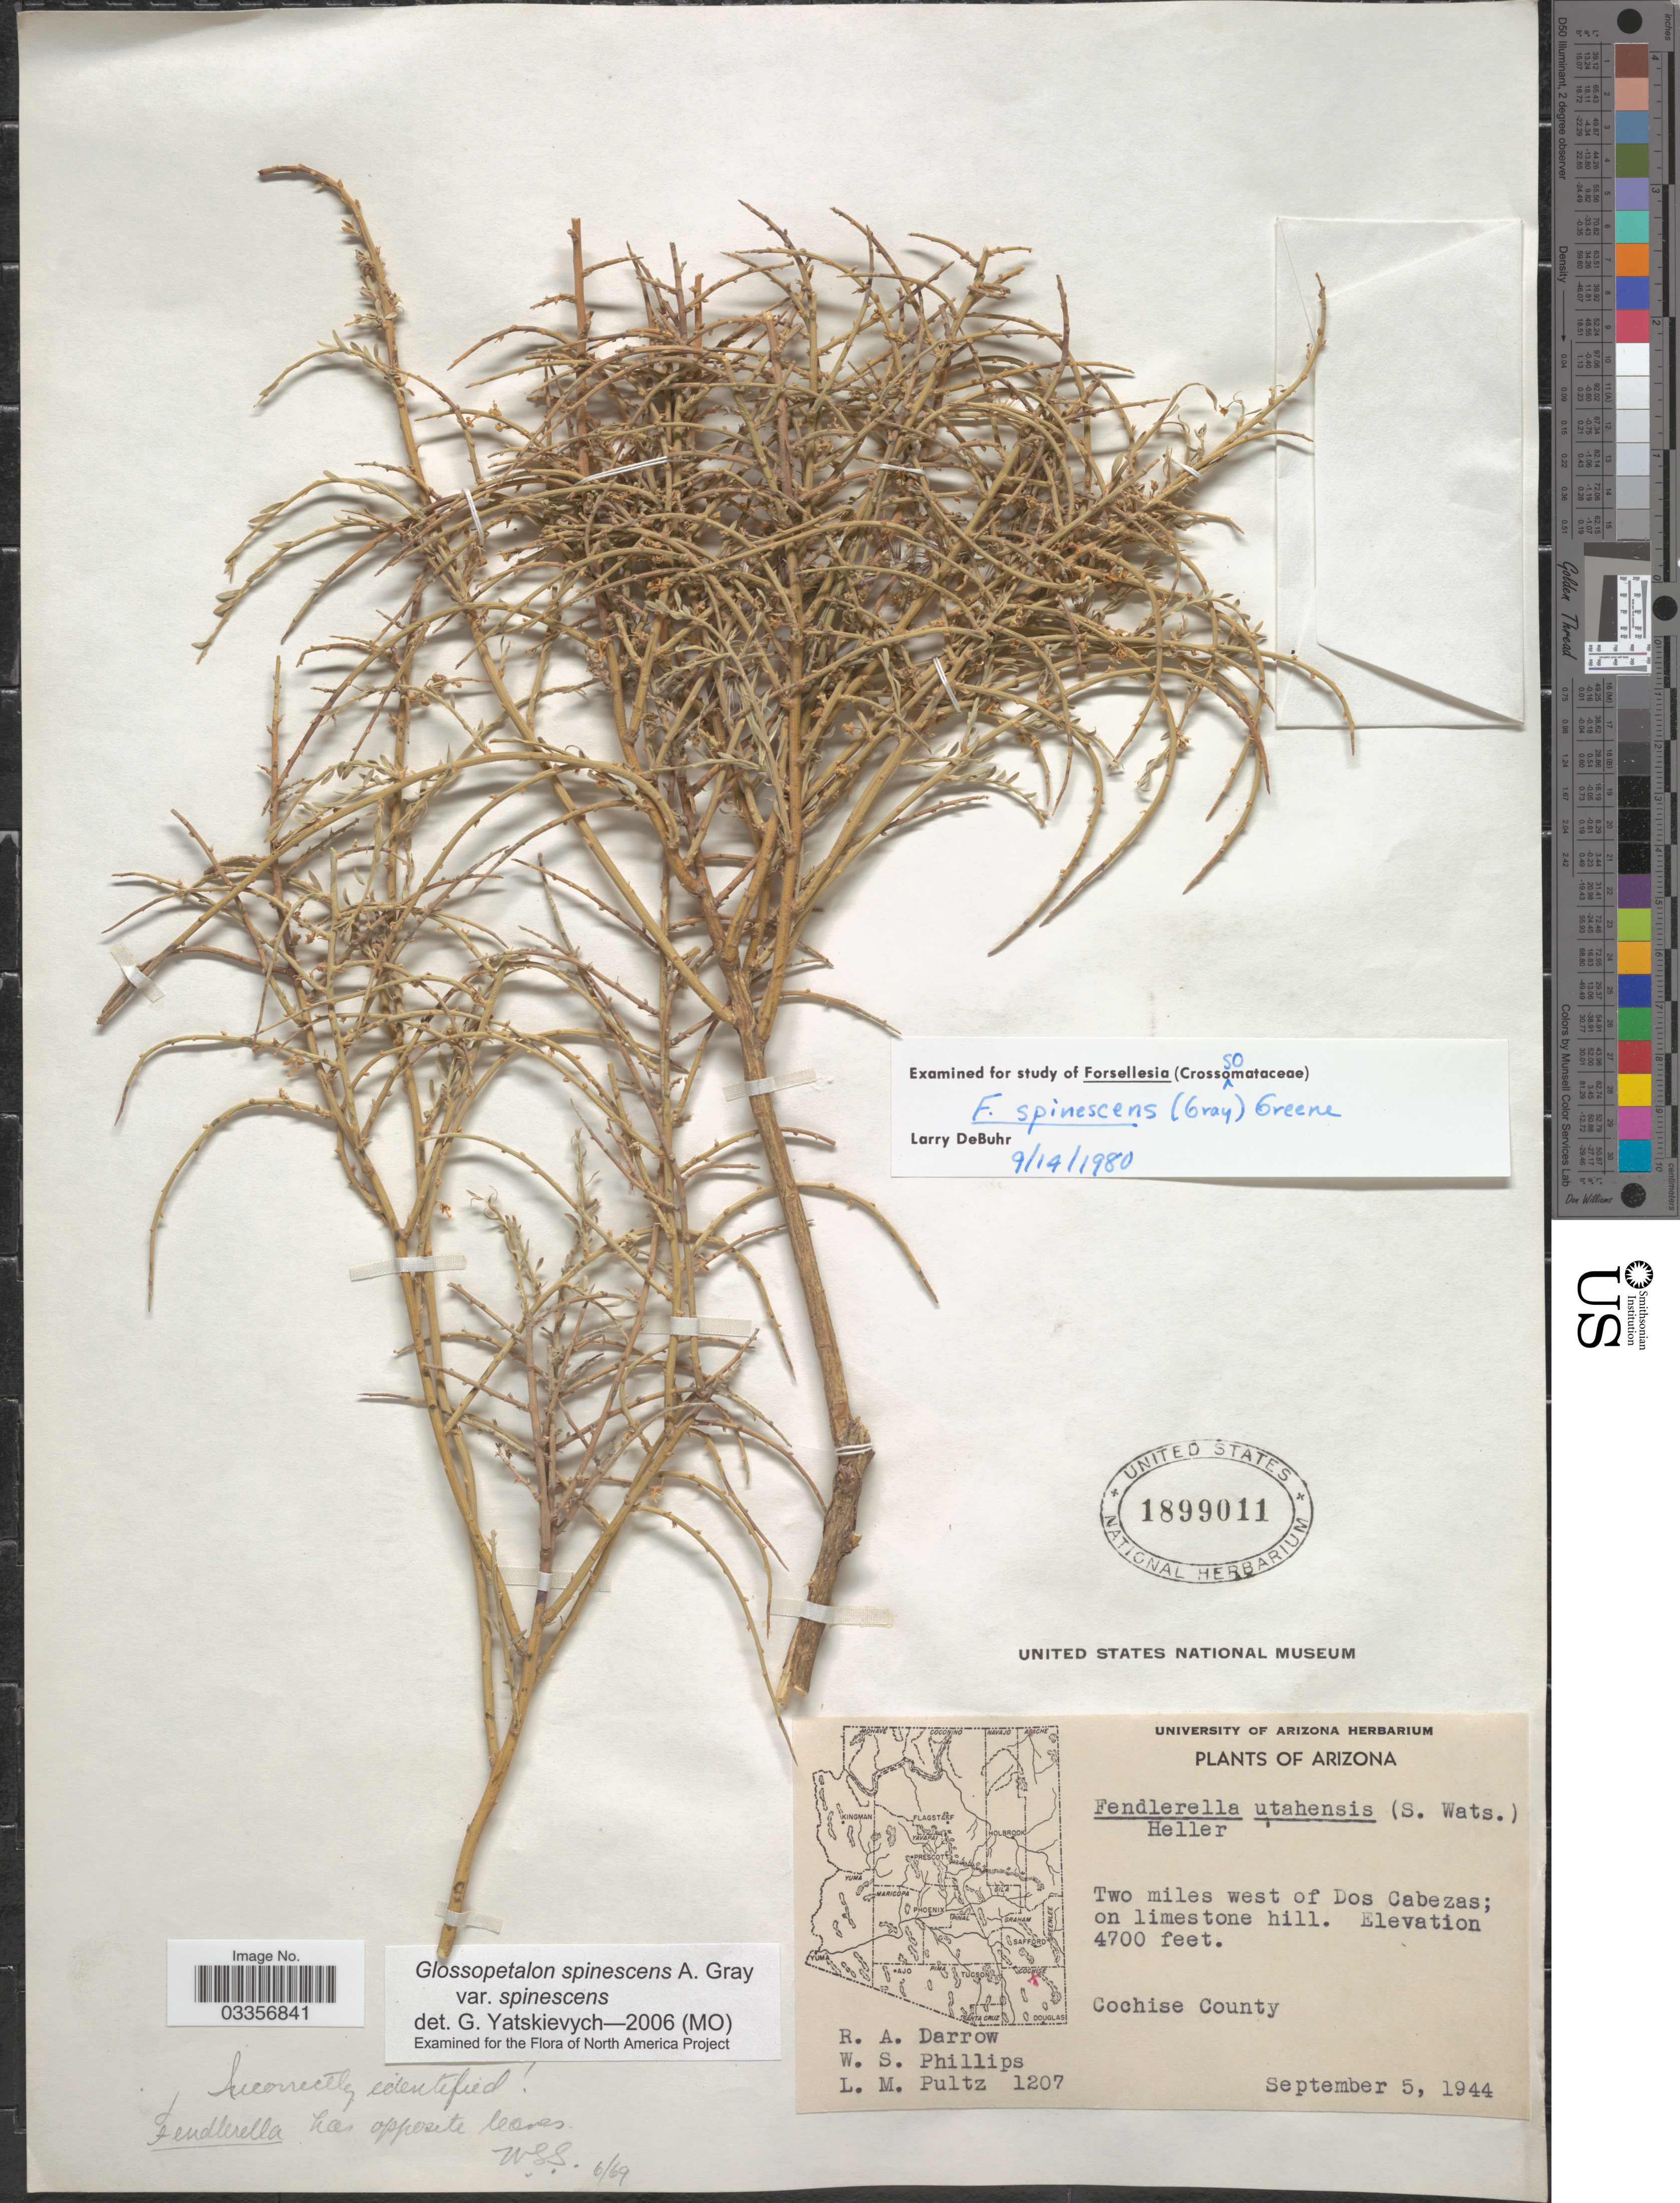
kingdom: Plantae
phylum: Tracheophyta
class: Magnoliopsida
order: Crossosomatales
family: Crossosomataceae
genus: Glossopetalon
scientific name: Glossopetalon spinescens var. spinescens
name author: A. Gray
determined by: Yatskievych, G.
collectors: R. A. Darrow, W. S. Phillips & L. Pultz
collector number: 1207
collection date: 1944-09-05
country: United States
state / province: Arizona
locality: Two miles west of Dos Cabezas.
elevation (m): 1433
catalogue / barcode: US 1899011